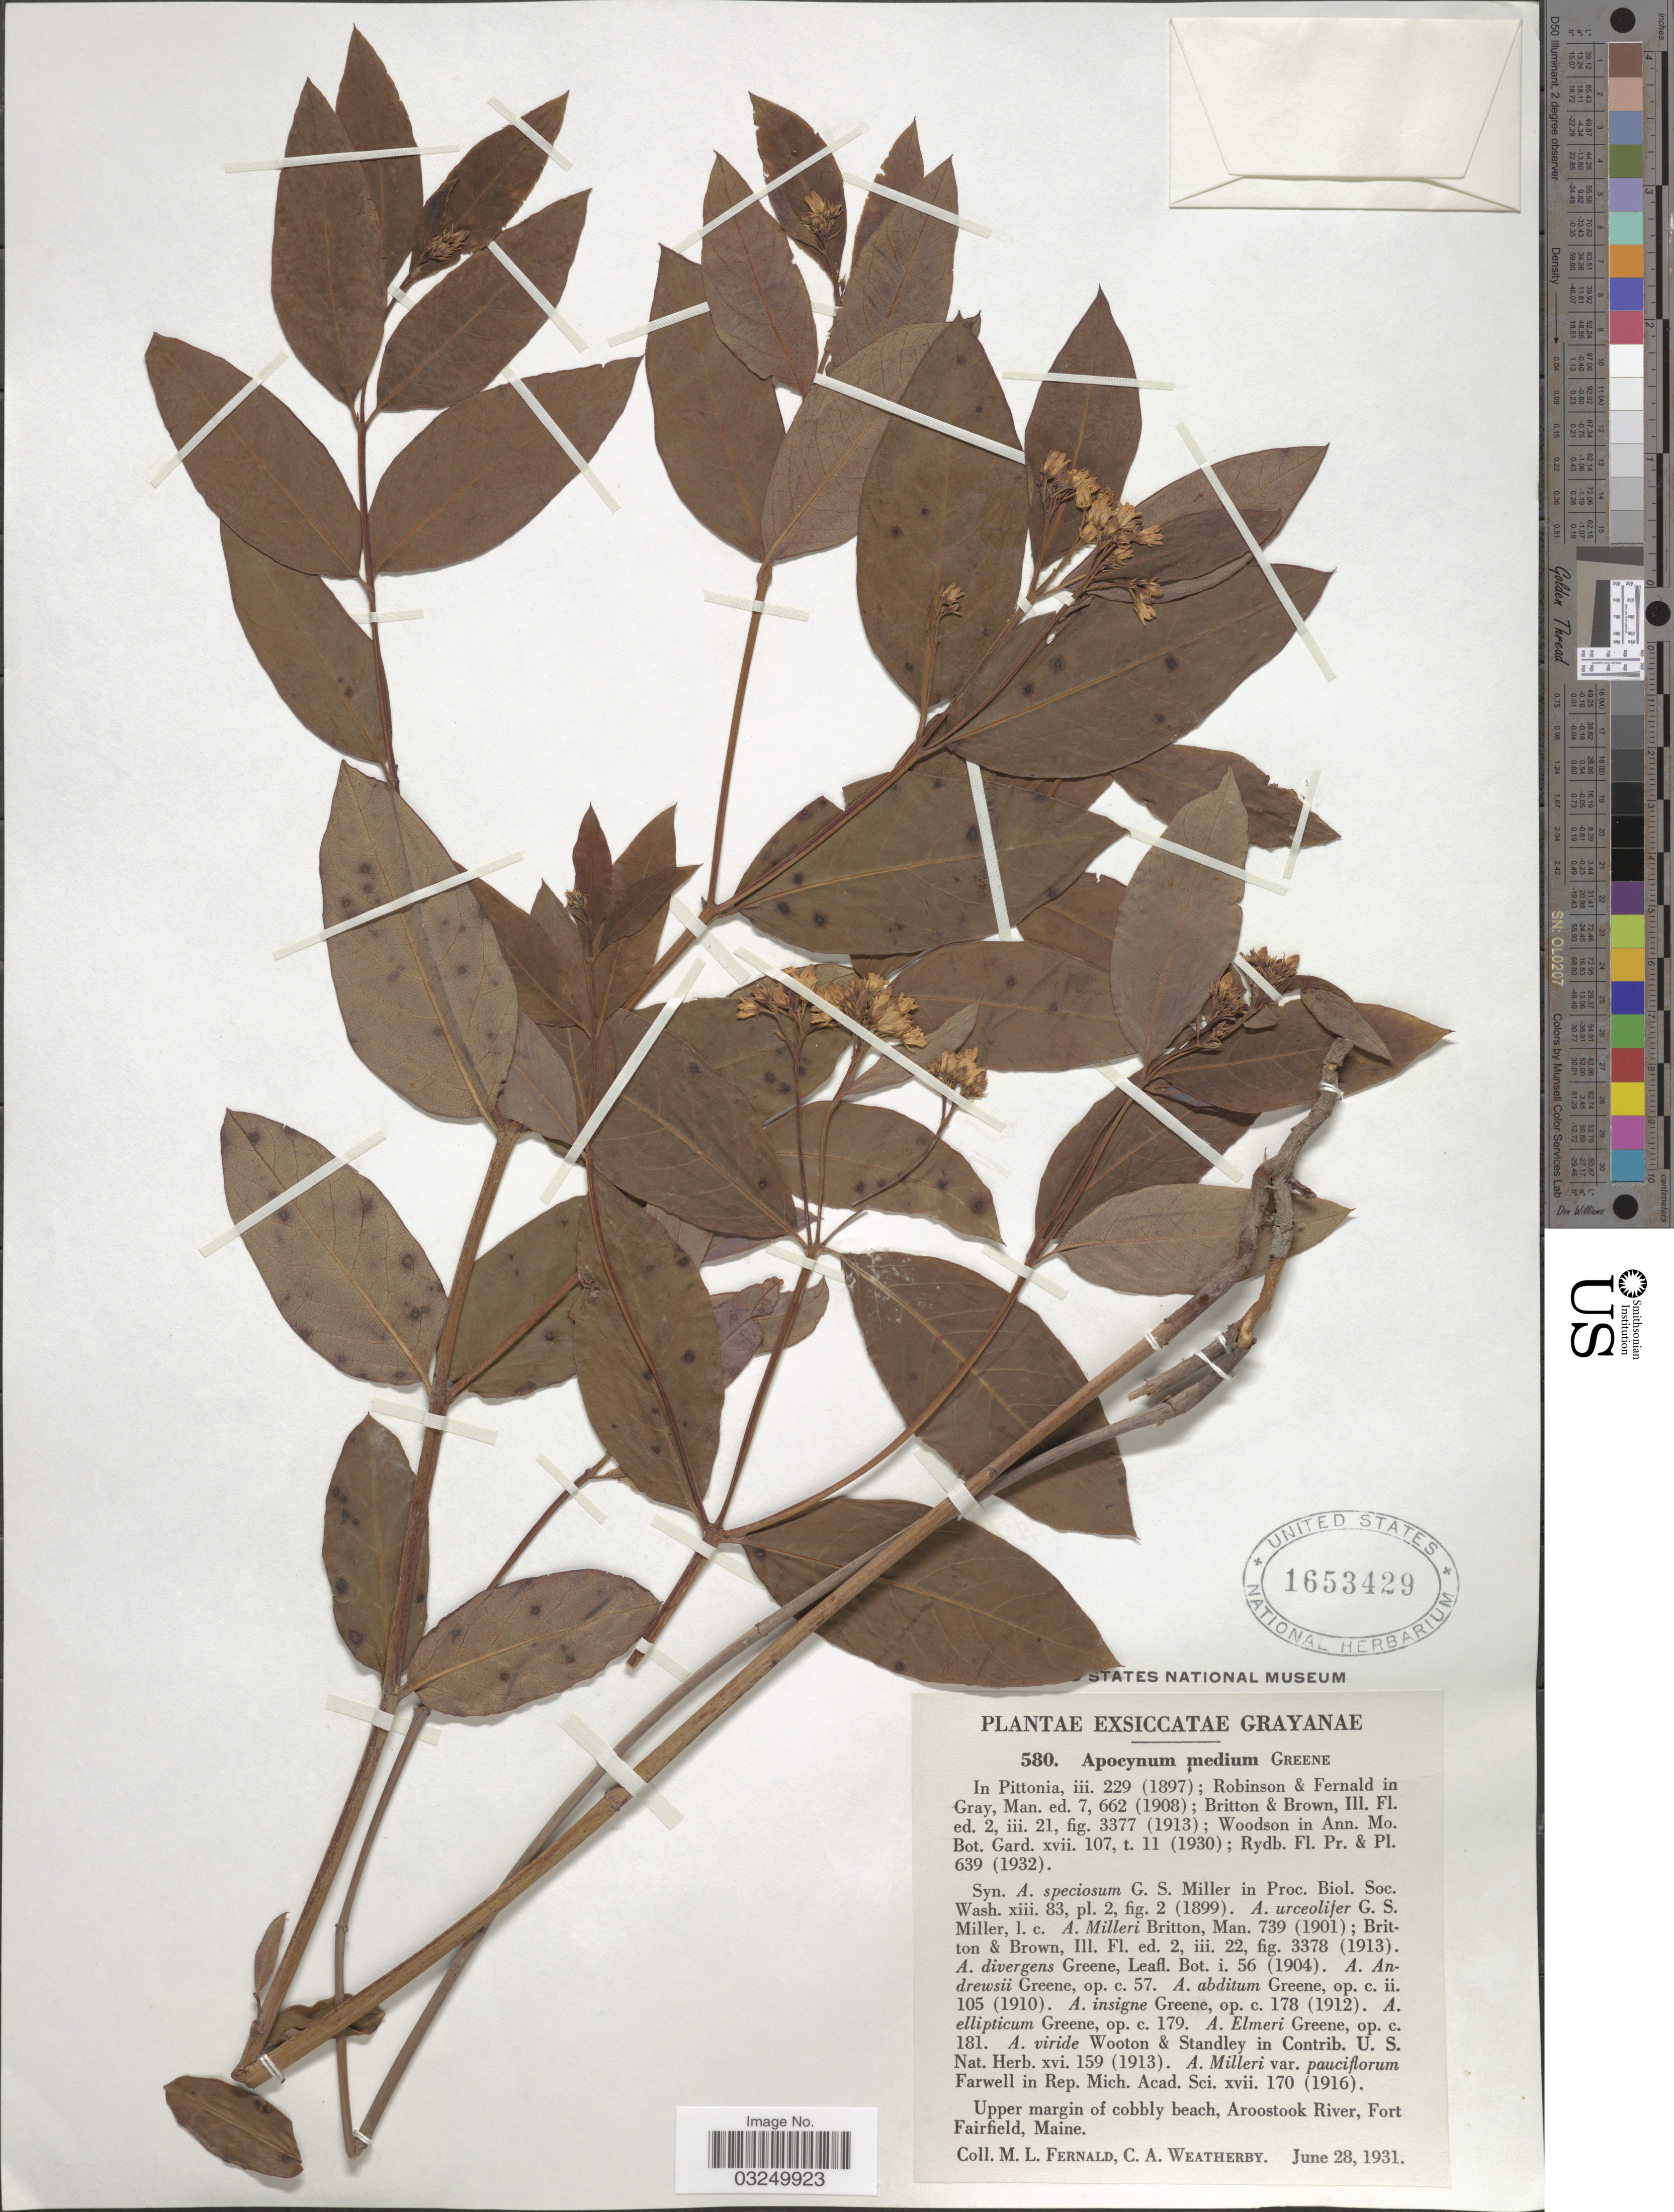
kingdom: Plantae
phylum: Tracheophyta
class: Magnoliopsida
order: Gentianales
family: Apocynaceae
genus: Apocynum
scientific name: Apocynum medium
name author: Greene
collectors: M. L. Fernald & C. A. Weatherby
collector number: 580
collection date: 1931-06-28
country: United States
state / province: Maine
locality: Upper margin of cobbly beach, Aroostook River, Fort Fairfield.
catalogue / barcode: US 1653429